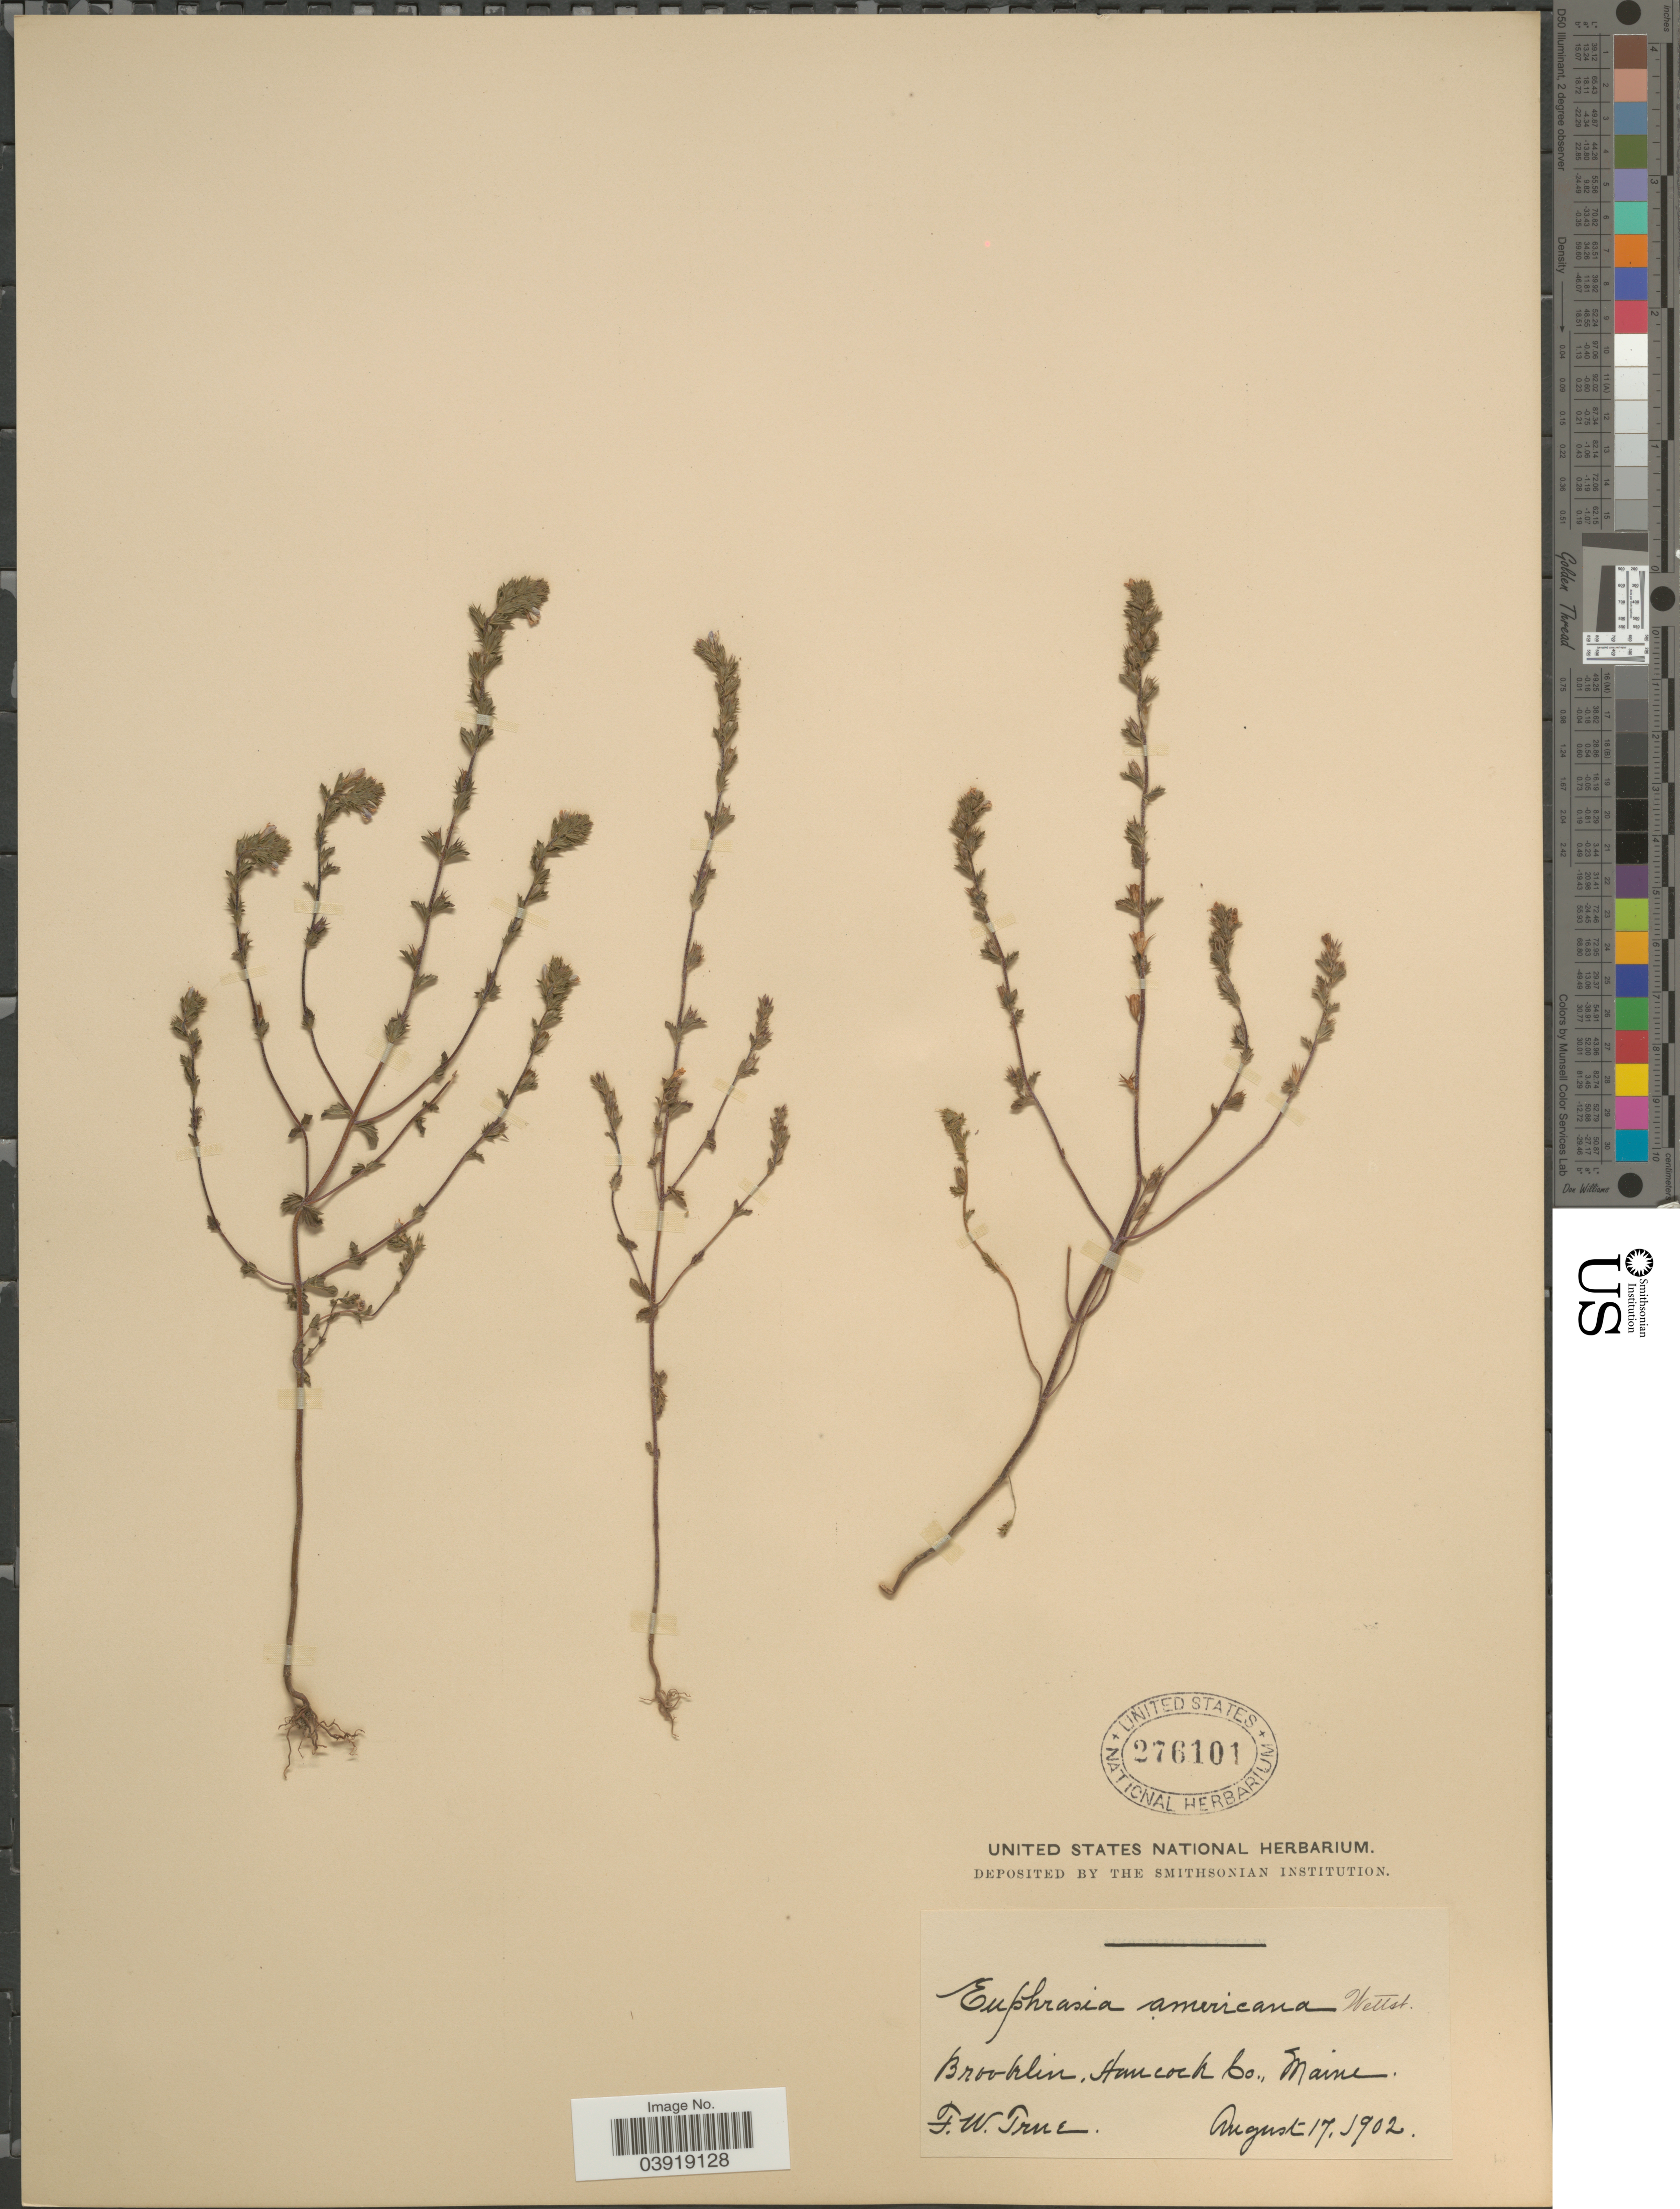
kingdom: Plantae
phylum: Tracheophyta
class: Magnoliopsida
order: Lamiales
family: Orobanchaceae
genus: Euphrasia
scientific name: Euphrasia sp.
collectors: F. True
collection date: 1902-08-17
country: United States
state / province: Maine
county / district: Hancock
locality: Brooklin, Humcock Co.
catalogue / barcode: US 276101